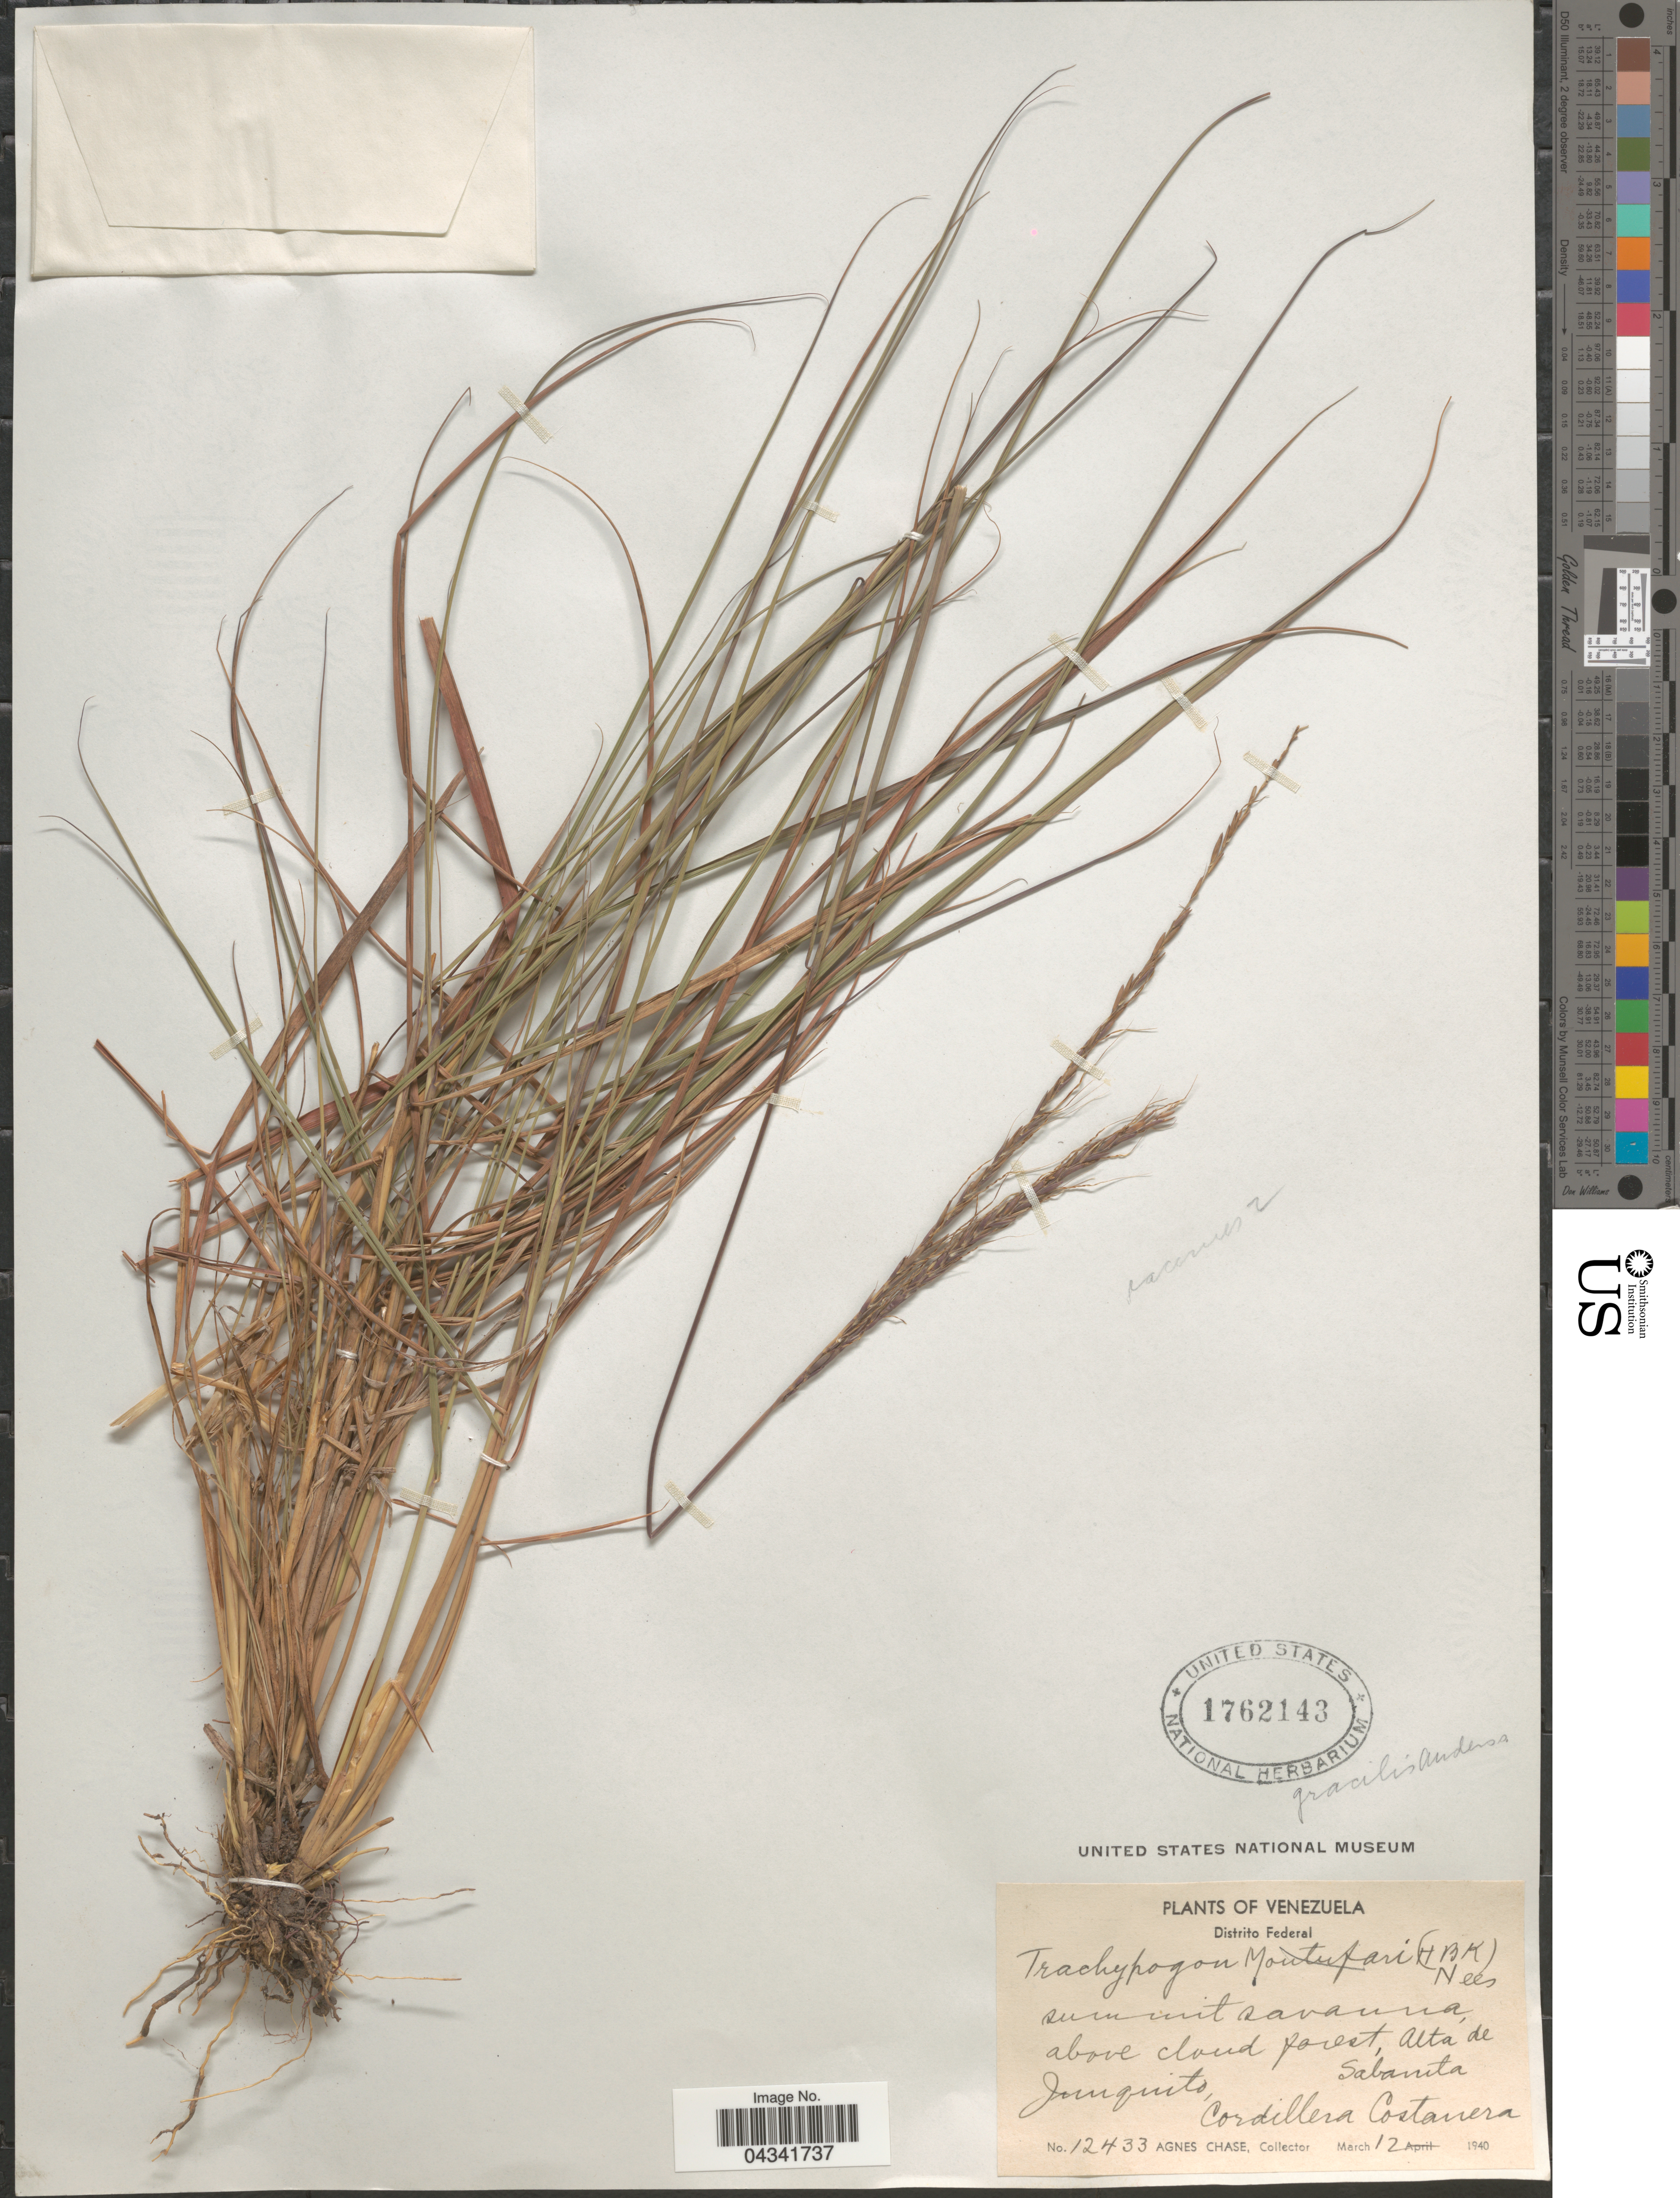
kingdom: Plantae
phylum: Tracheophyta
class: Liliopsida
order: Poales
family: Poaceae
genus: Trachypogon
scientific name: Trachypogon spicatus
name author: (L. f.) Kuntze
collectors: A. Chase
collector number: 12433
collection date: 1940-03-12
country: Venezuela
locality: Distrito Federal. Above cloud forest, Alta de Junquito. Sabanito, Cordillera Costanera.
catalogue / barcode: US 1762143